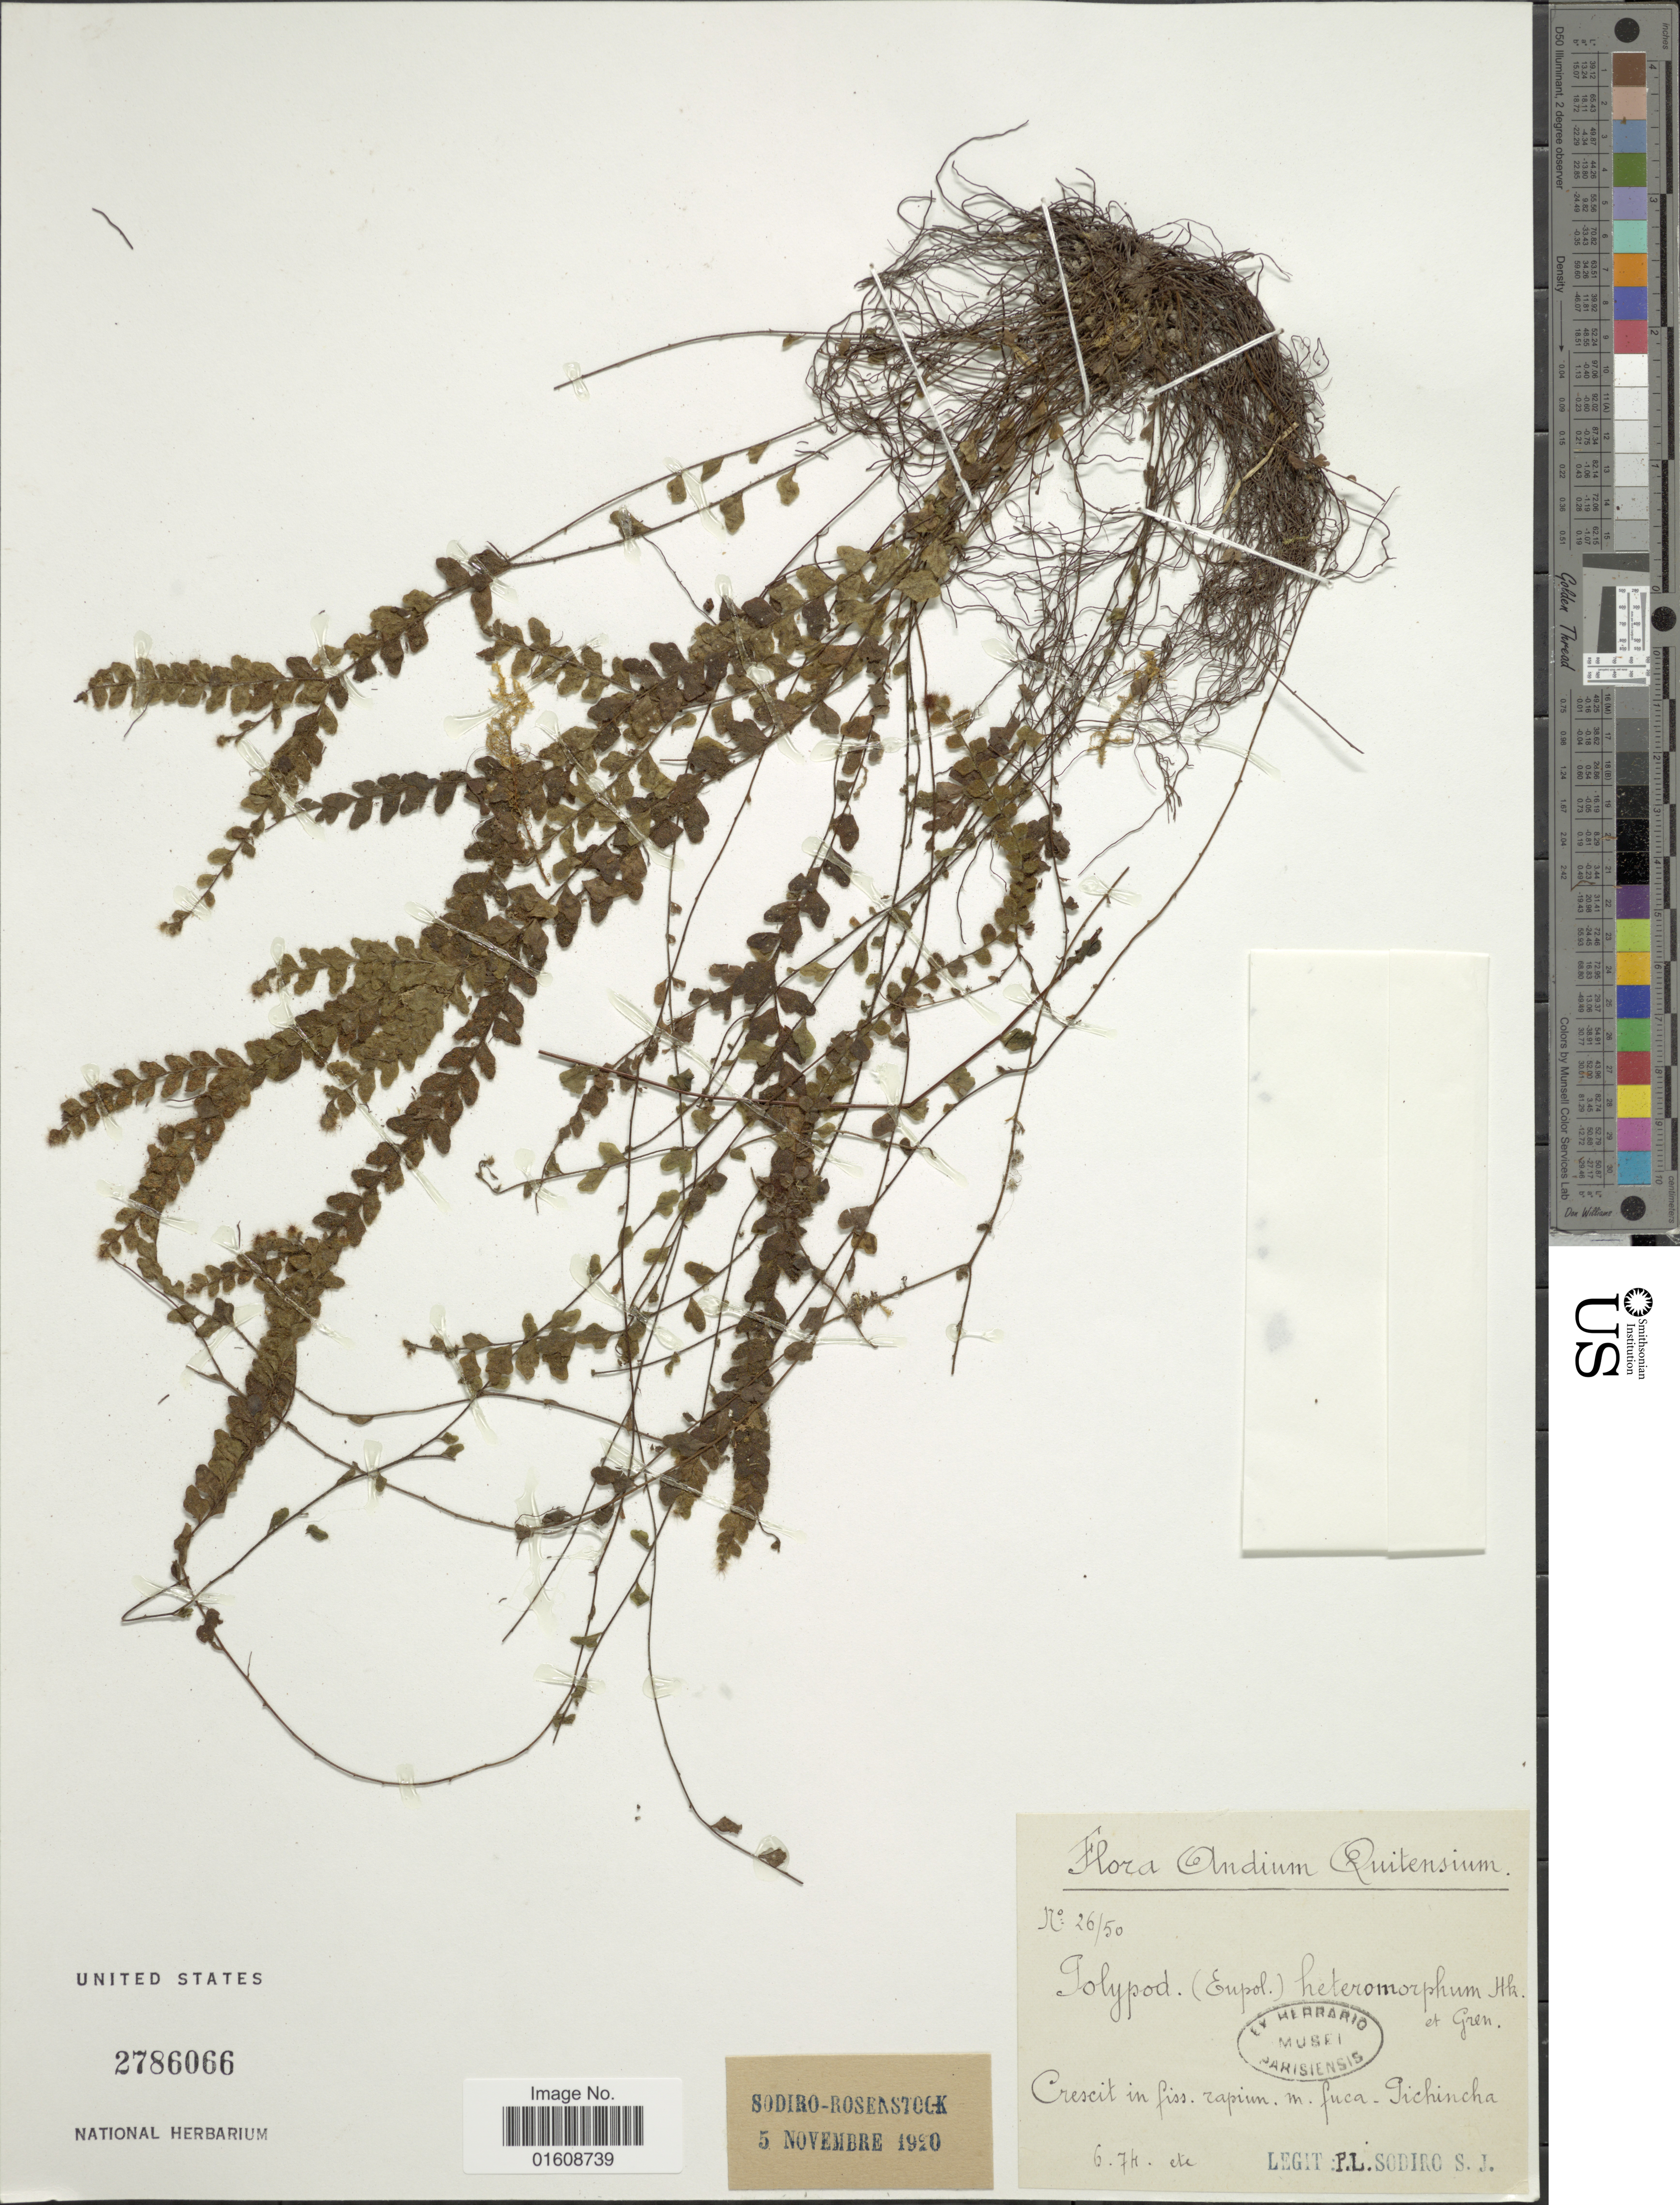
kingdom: Plantae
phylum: Tracheophyta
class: Polypodiopsida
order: Polypodiales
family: Polypodiaceae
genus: Alansmia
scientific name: Alansmia heteromorpha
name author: (Hook. & Grev.) Moguel & M. Kessler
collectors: P. Sodiro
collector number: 26/50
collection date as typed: Transcribed d/m/y: /6/74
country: Ecuador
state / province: Pichincha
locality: Andium Quitensium. In fiss. rapium. m. fuca - Pichincha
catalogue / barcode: US 2786066